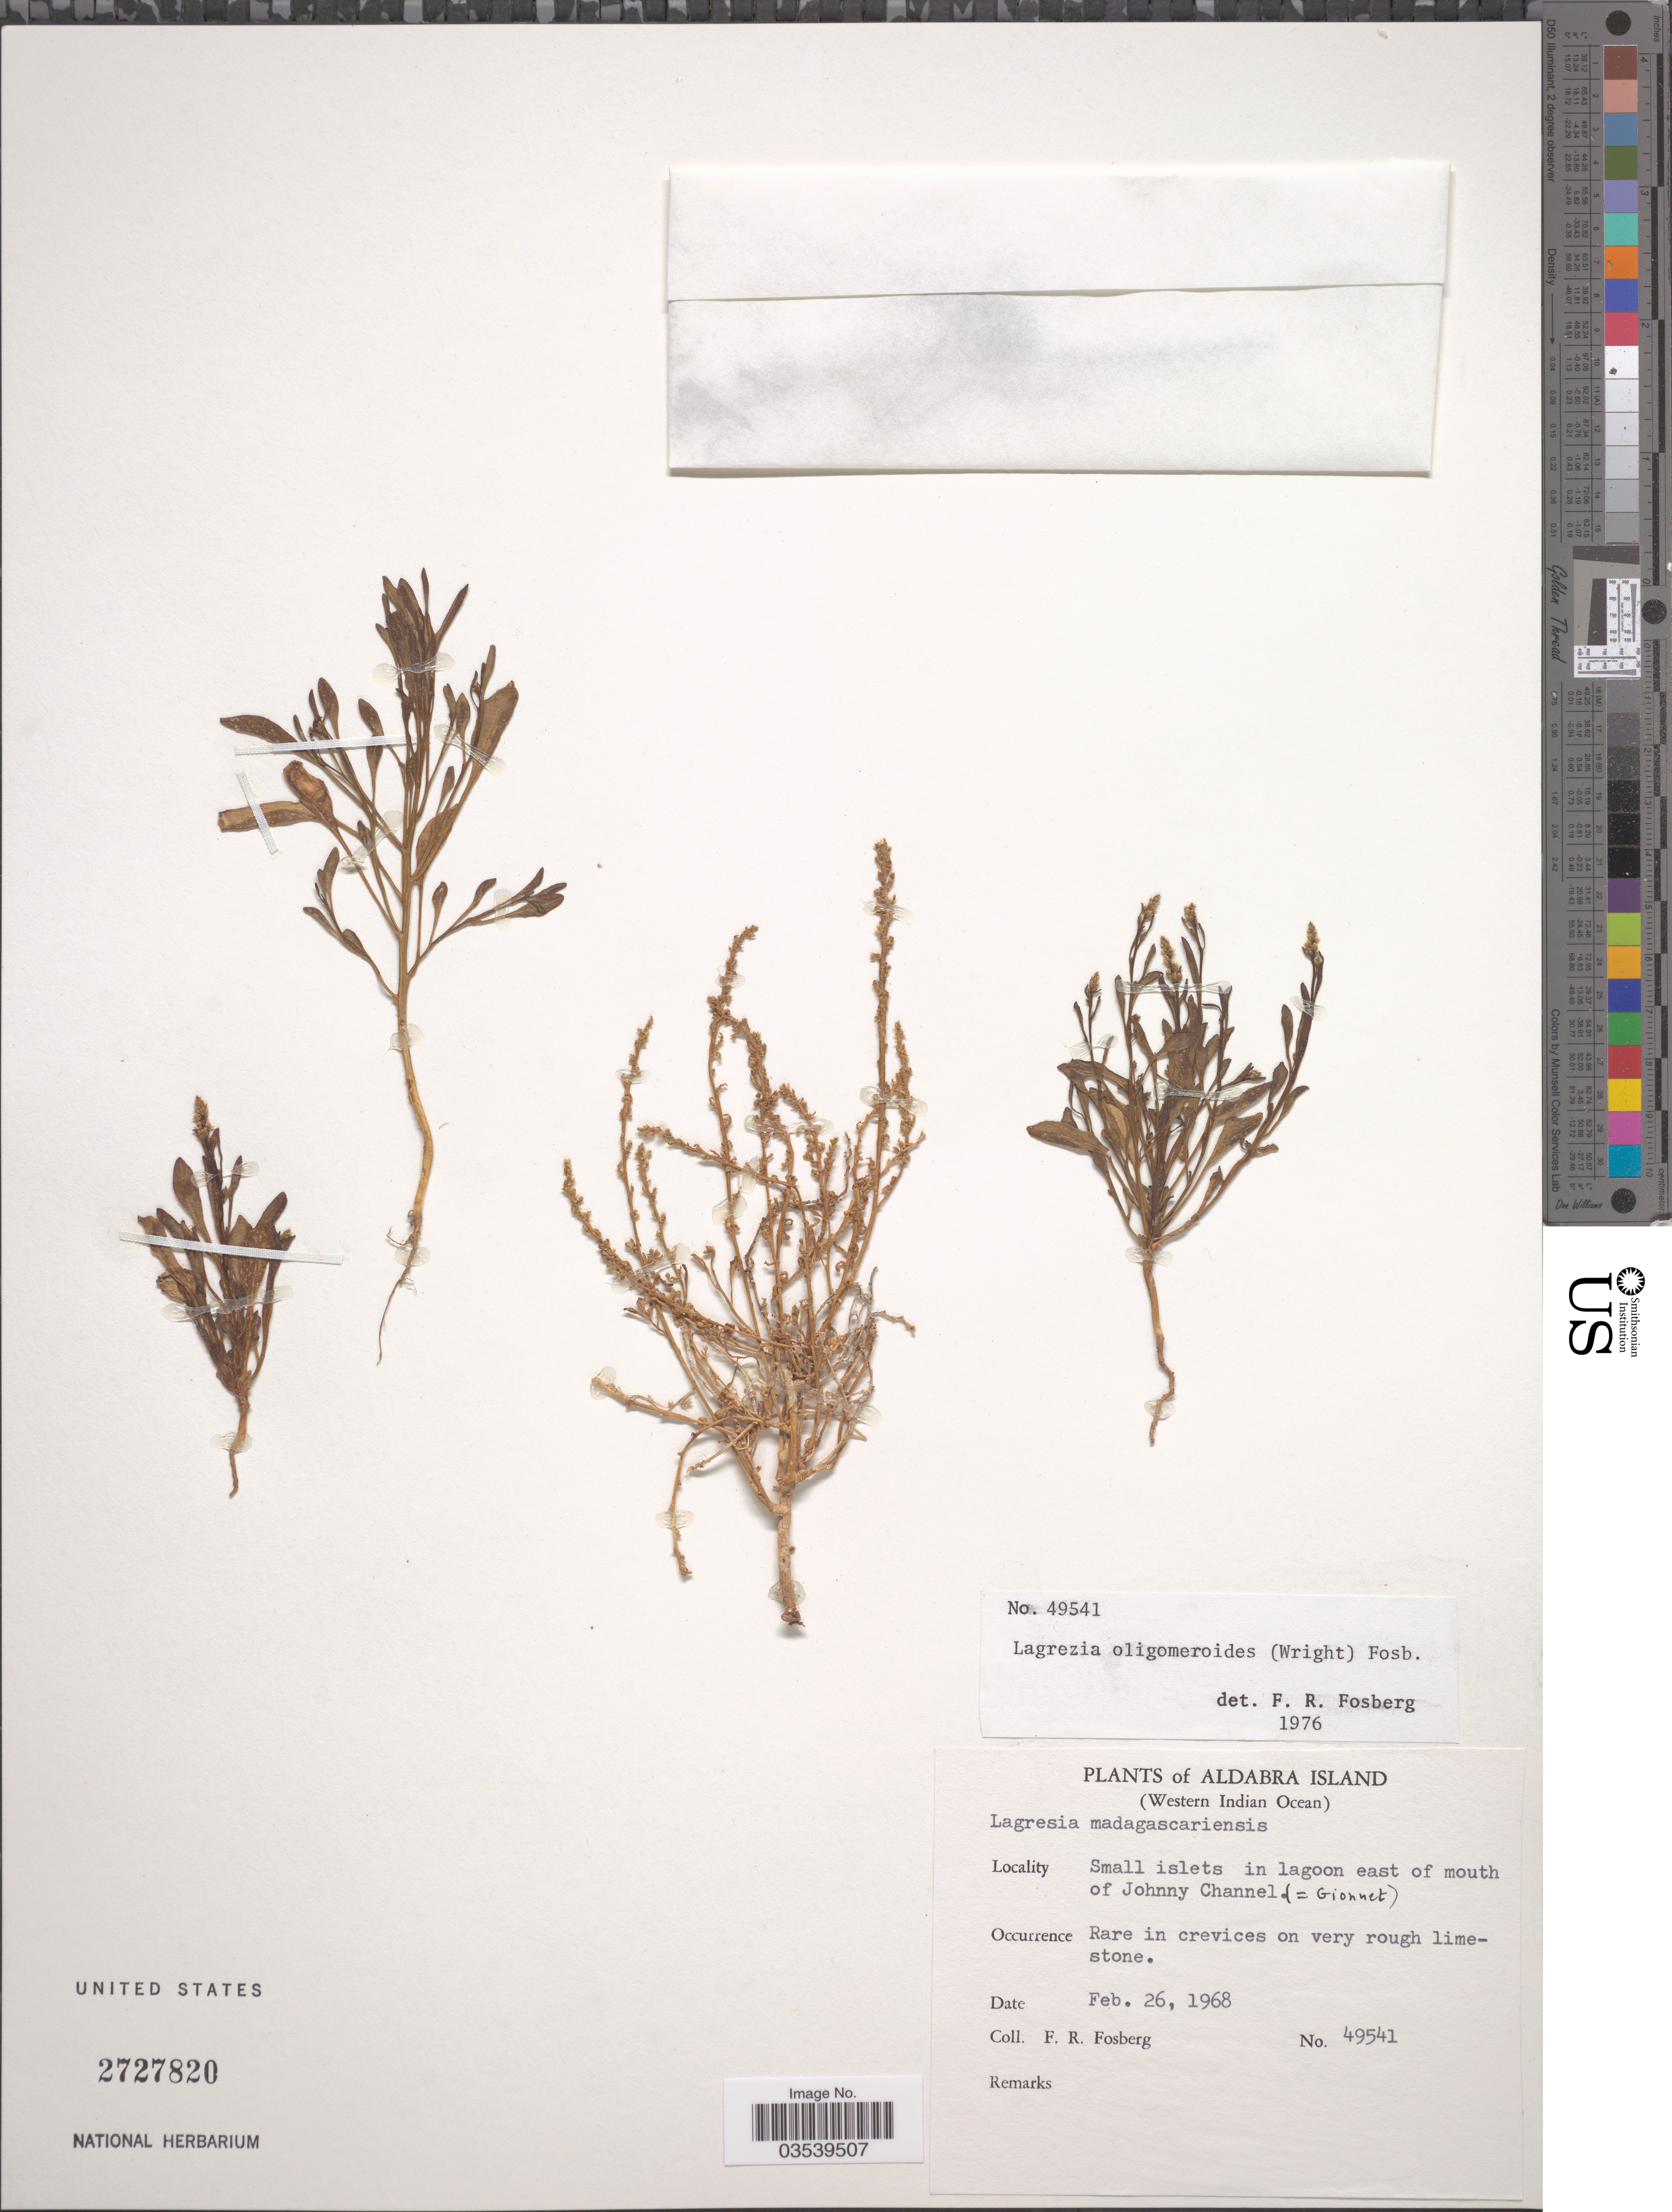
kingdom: Plantae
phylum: Tracheophyta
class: Magnoliopsida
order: Caryophyllales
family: Amaranthaceae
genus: Lagrezia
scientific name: Lagrezia oligomeroides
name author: (C.H. Wright) Fosberg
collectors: F. R. Fosberg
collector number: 49541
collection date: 1968-02-26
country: Seychelles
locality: Aldabra Island (Western Indian Ocean). Small islets in lagoon east of mouth of Johhny Channel (= Gionnet).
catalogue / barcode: US 2727820